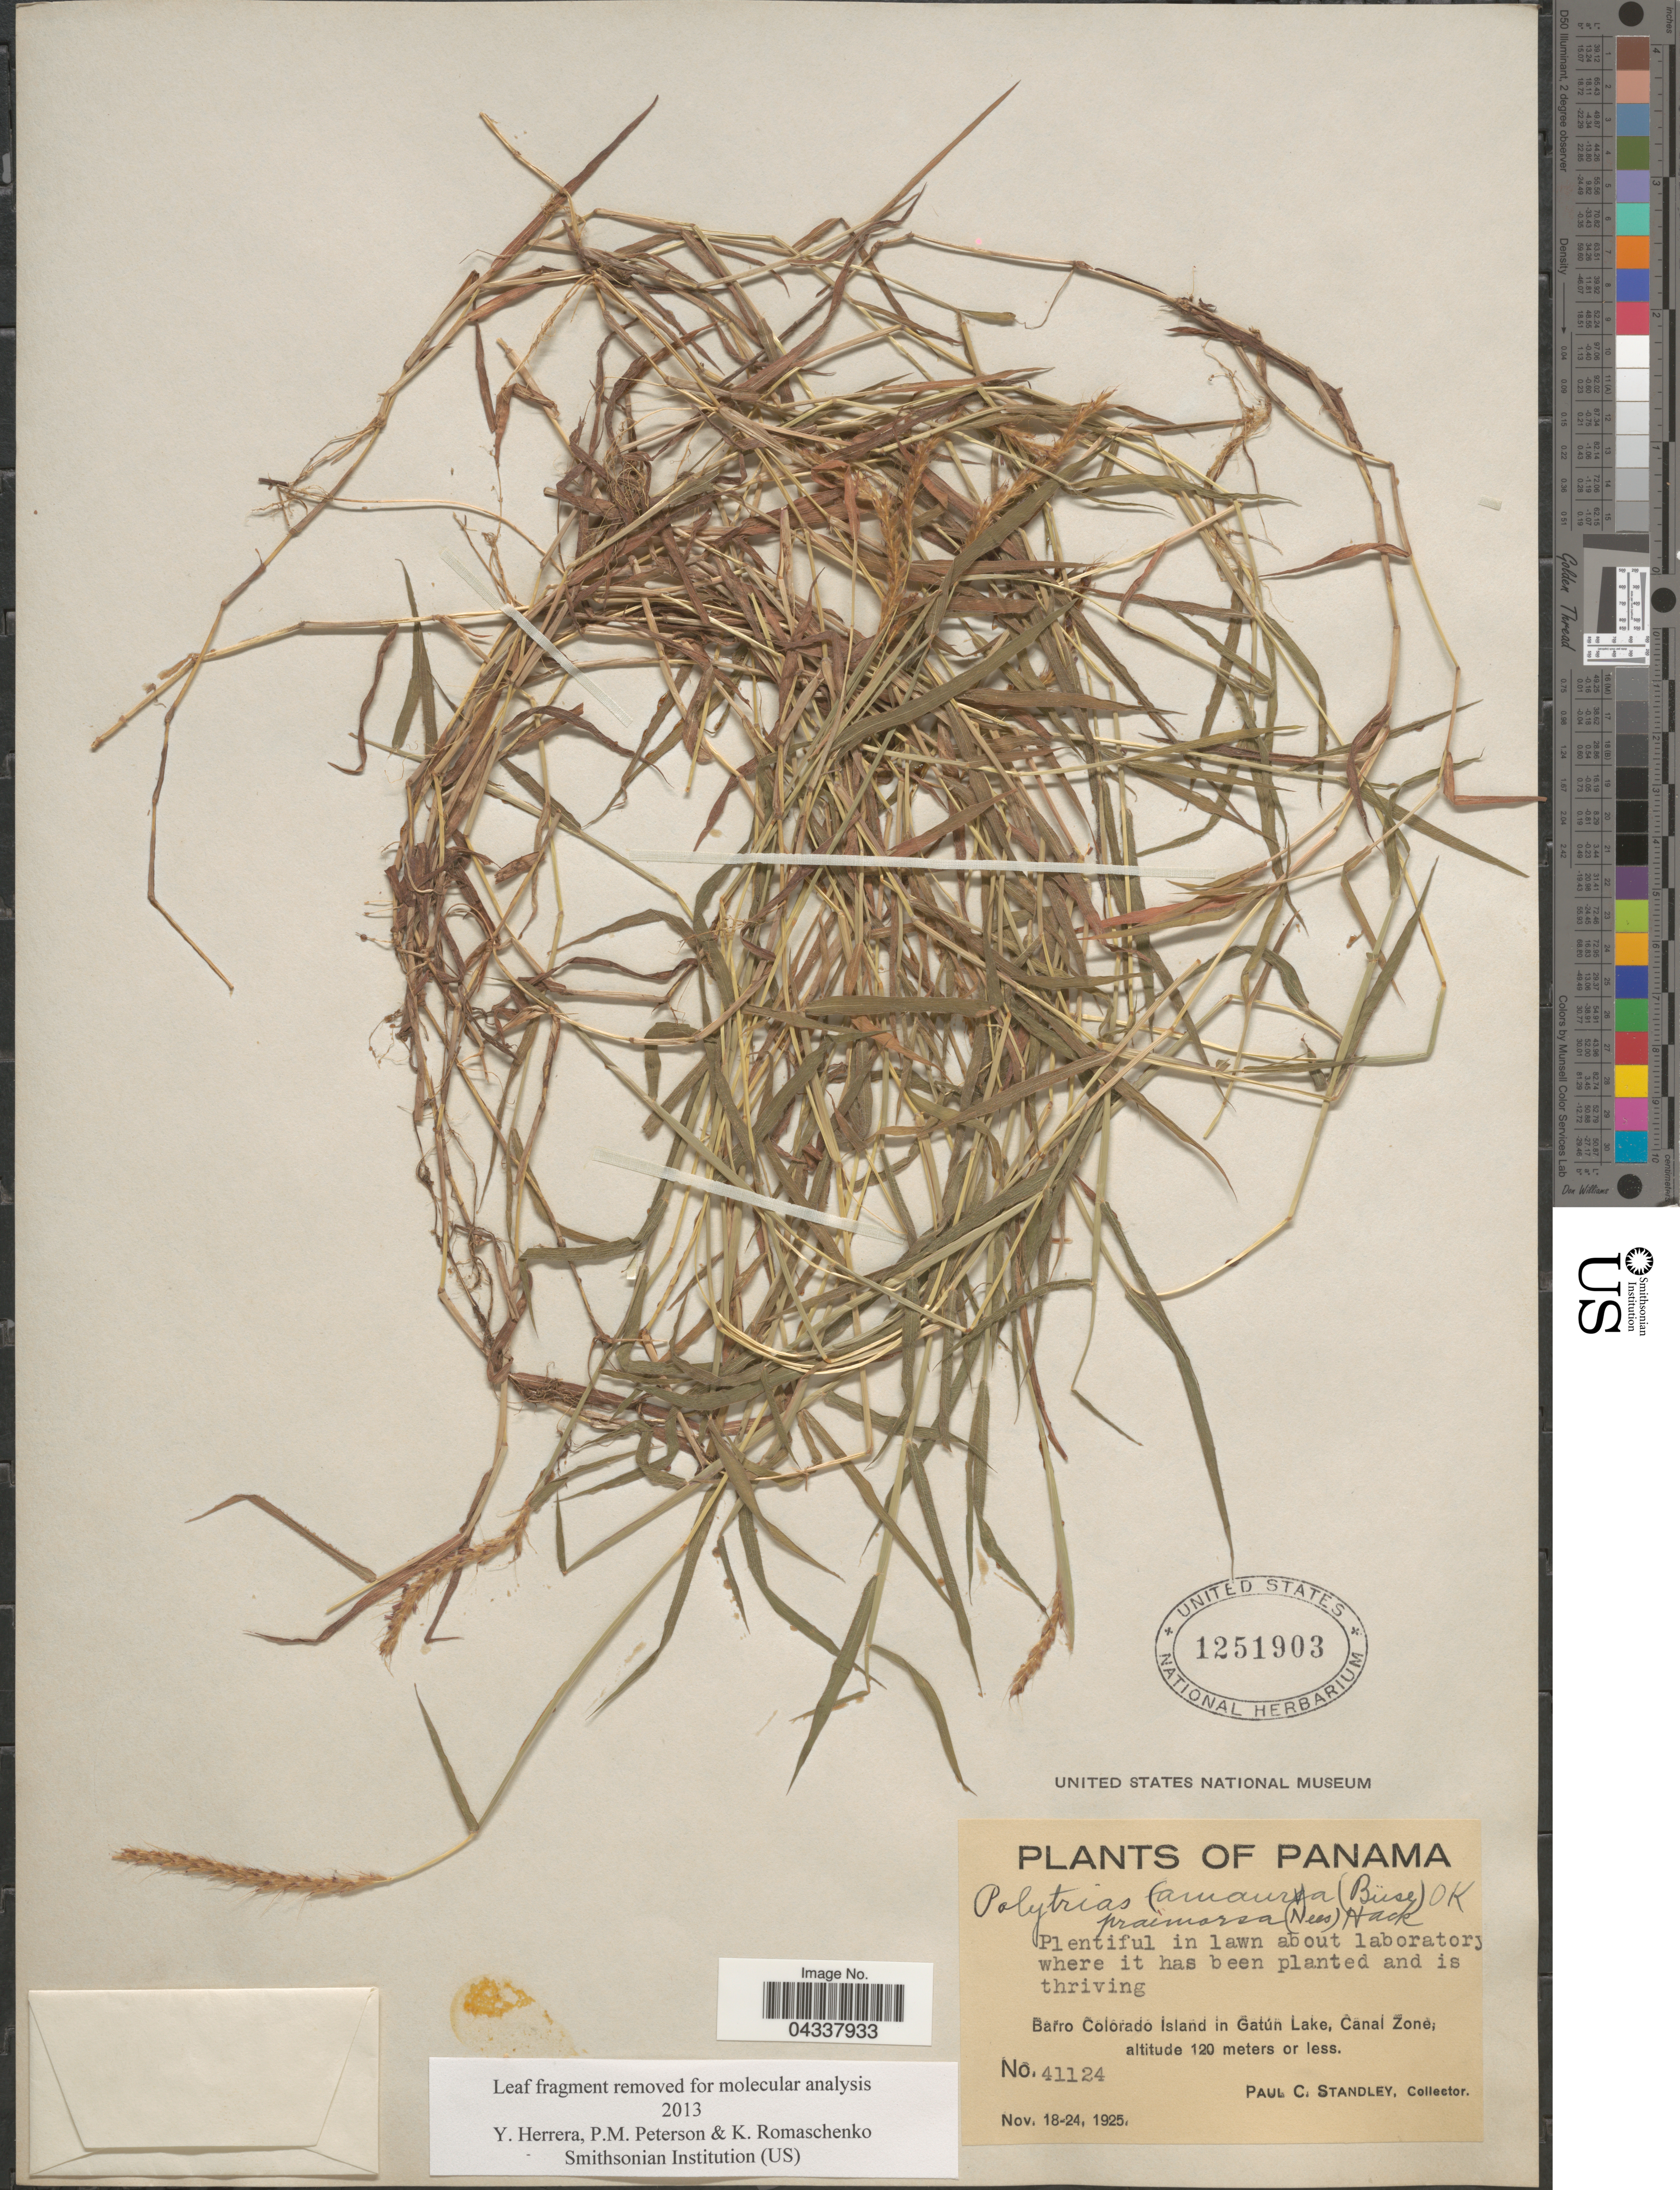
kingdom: Plantae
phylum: Tracheophyta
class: Liliopsida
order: Poales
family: Poaceae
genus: Polytrias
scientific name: Polytrias indica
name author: (Houtt.) Veldkamp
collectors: P. C. Standley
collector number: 41124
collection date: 1925-11-18/1925-11-24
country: Panama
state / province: Panamá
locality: Barro Colorado Island in Gatún Lake, Canal Zone.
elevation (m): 120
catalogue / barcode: US 1251903